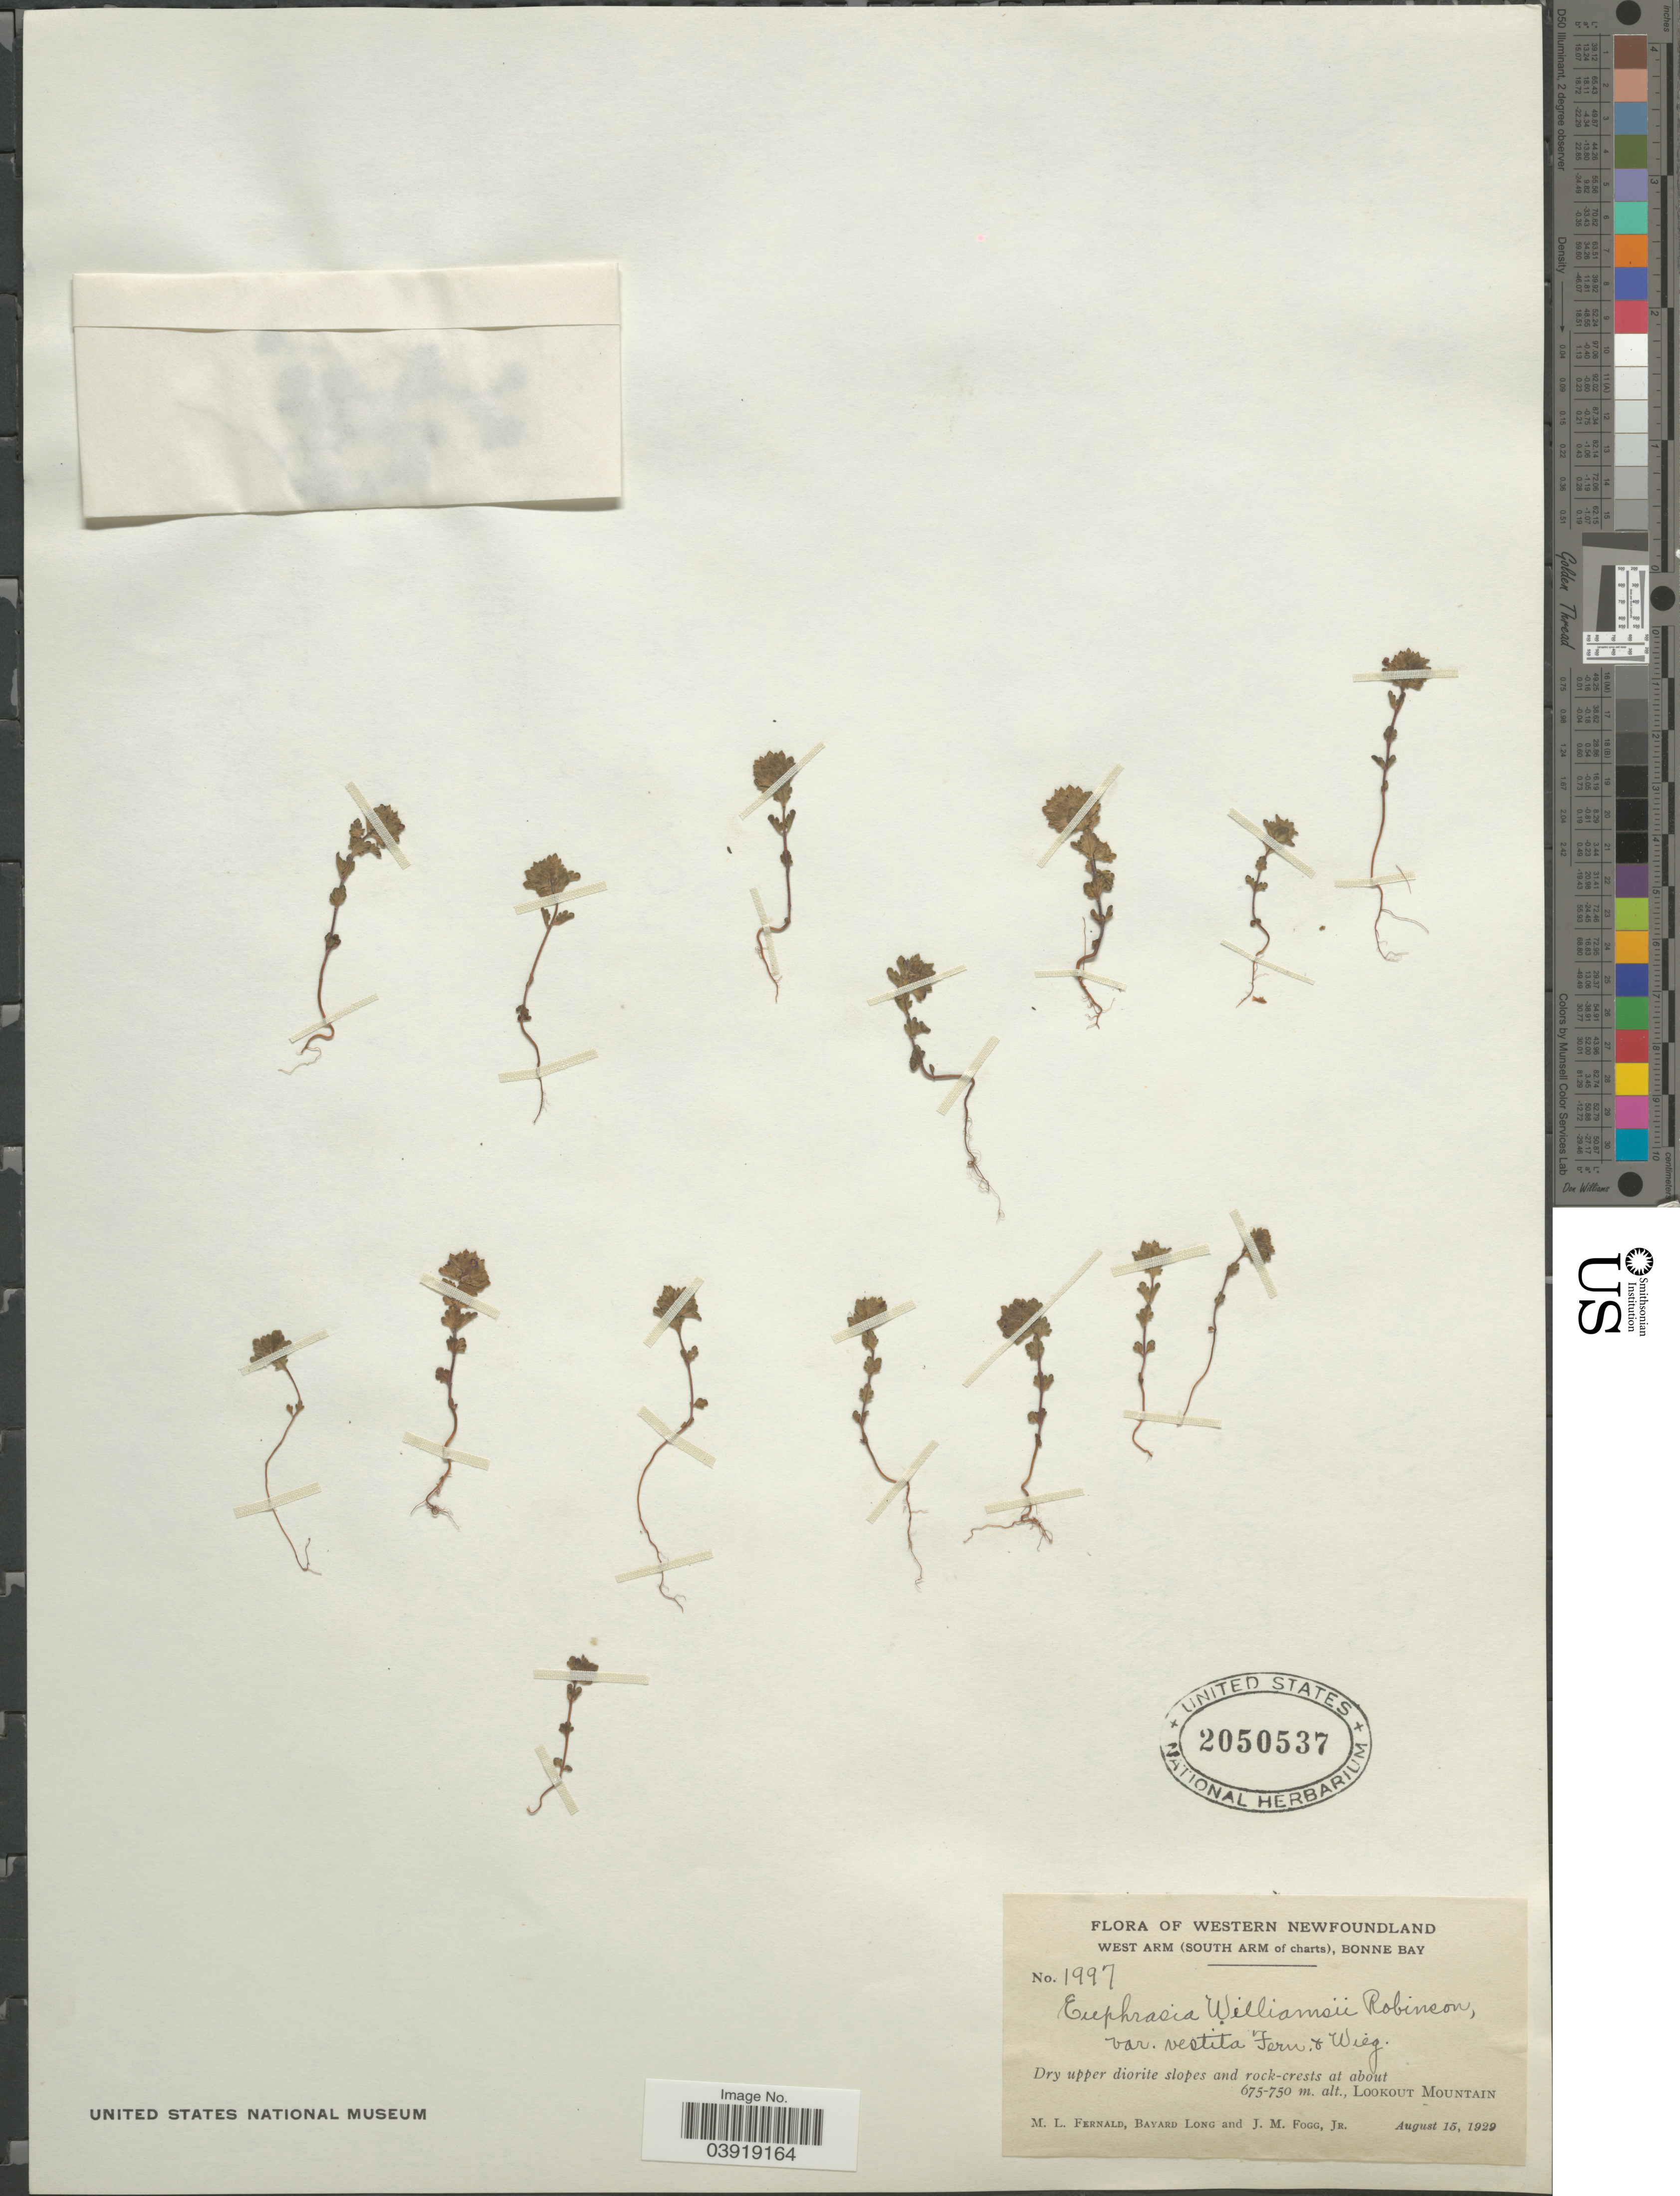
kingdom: Plantae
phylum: Tracheophyta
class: Magnoliopsida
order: Lamiales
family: Orobanchaceae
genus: Euphrasia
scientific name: Euphrasia williamsii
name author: B.L. Rob.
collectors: M. L. Fernald, B. Long & J. Fogg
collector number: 1997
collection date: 1929-08-15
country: Canada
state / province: Newfoundland and Labrador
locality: Western Newfoundland. West Arm (South Arm of charts), Bonne Bay. Lookout Mountain.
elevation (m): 675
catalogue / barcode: US 2050537